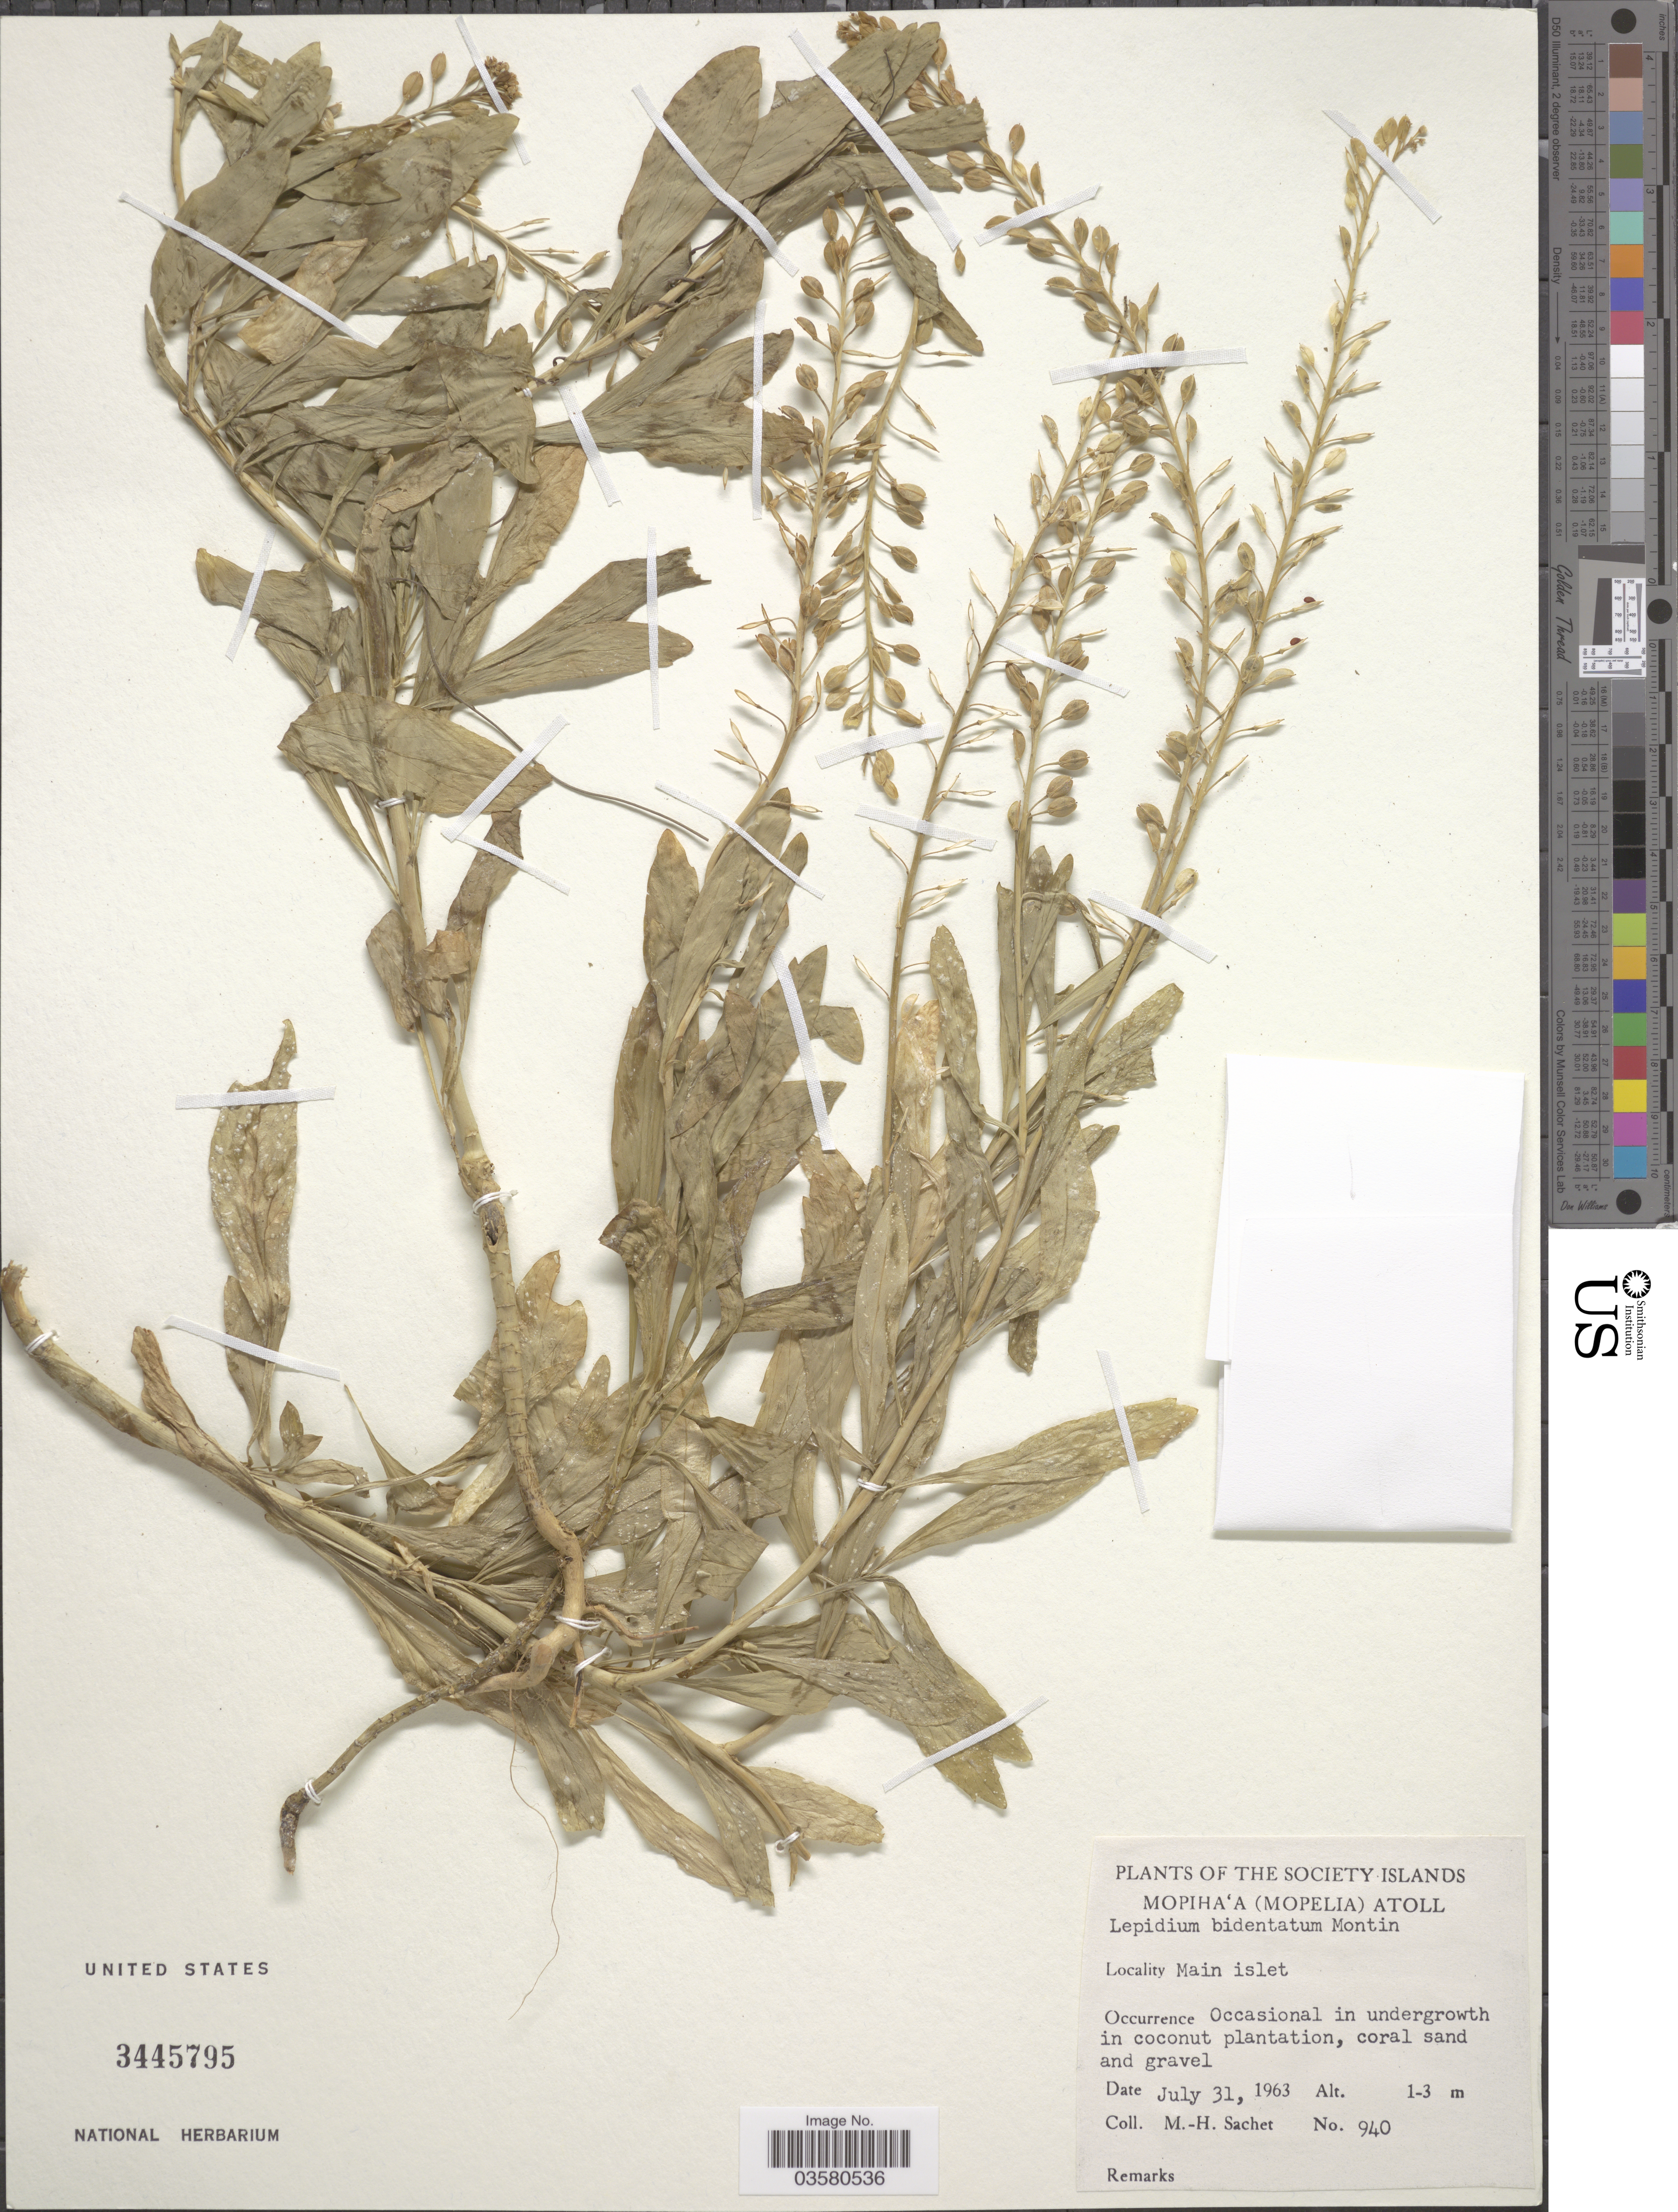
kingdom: Plantae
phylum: Tracheophyta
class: Magnoliopsida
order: Brassicales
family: Brassicaceae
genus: Lepidium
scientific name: Lepidium bidentatum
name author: Montin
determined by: Al-Shehbaz, I. A., (MO), Missouri Botanical Garden (UNITED STATES)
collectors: M.-H. Sachet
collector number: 940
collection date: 1963-07-31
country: French Polynesia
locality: Society Islands. Mophiha'a (Mopelia) Atoll. Main islet.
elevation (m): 1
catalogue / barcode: US 3445795